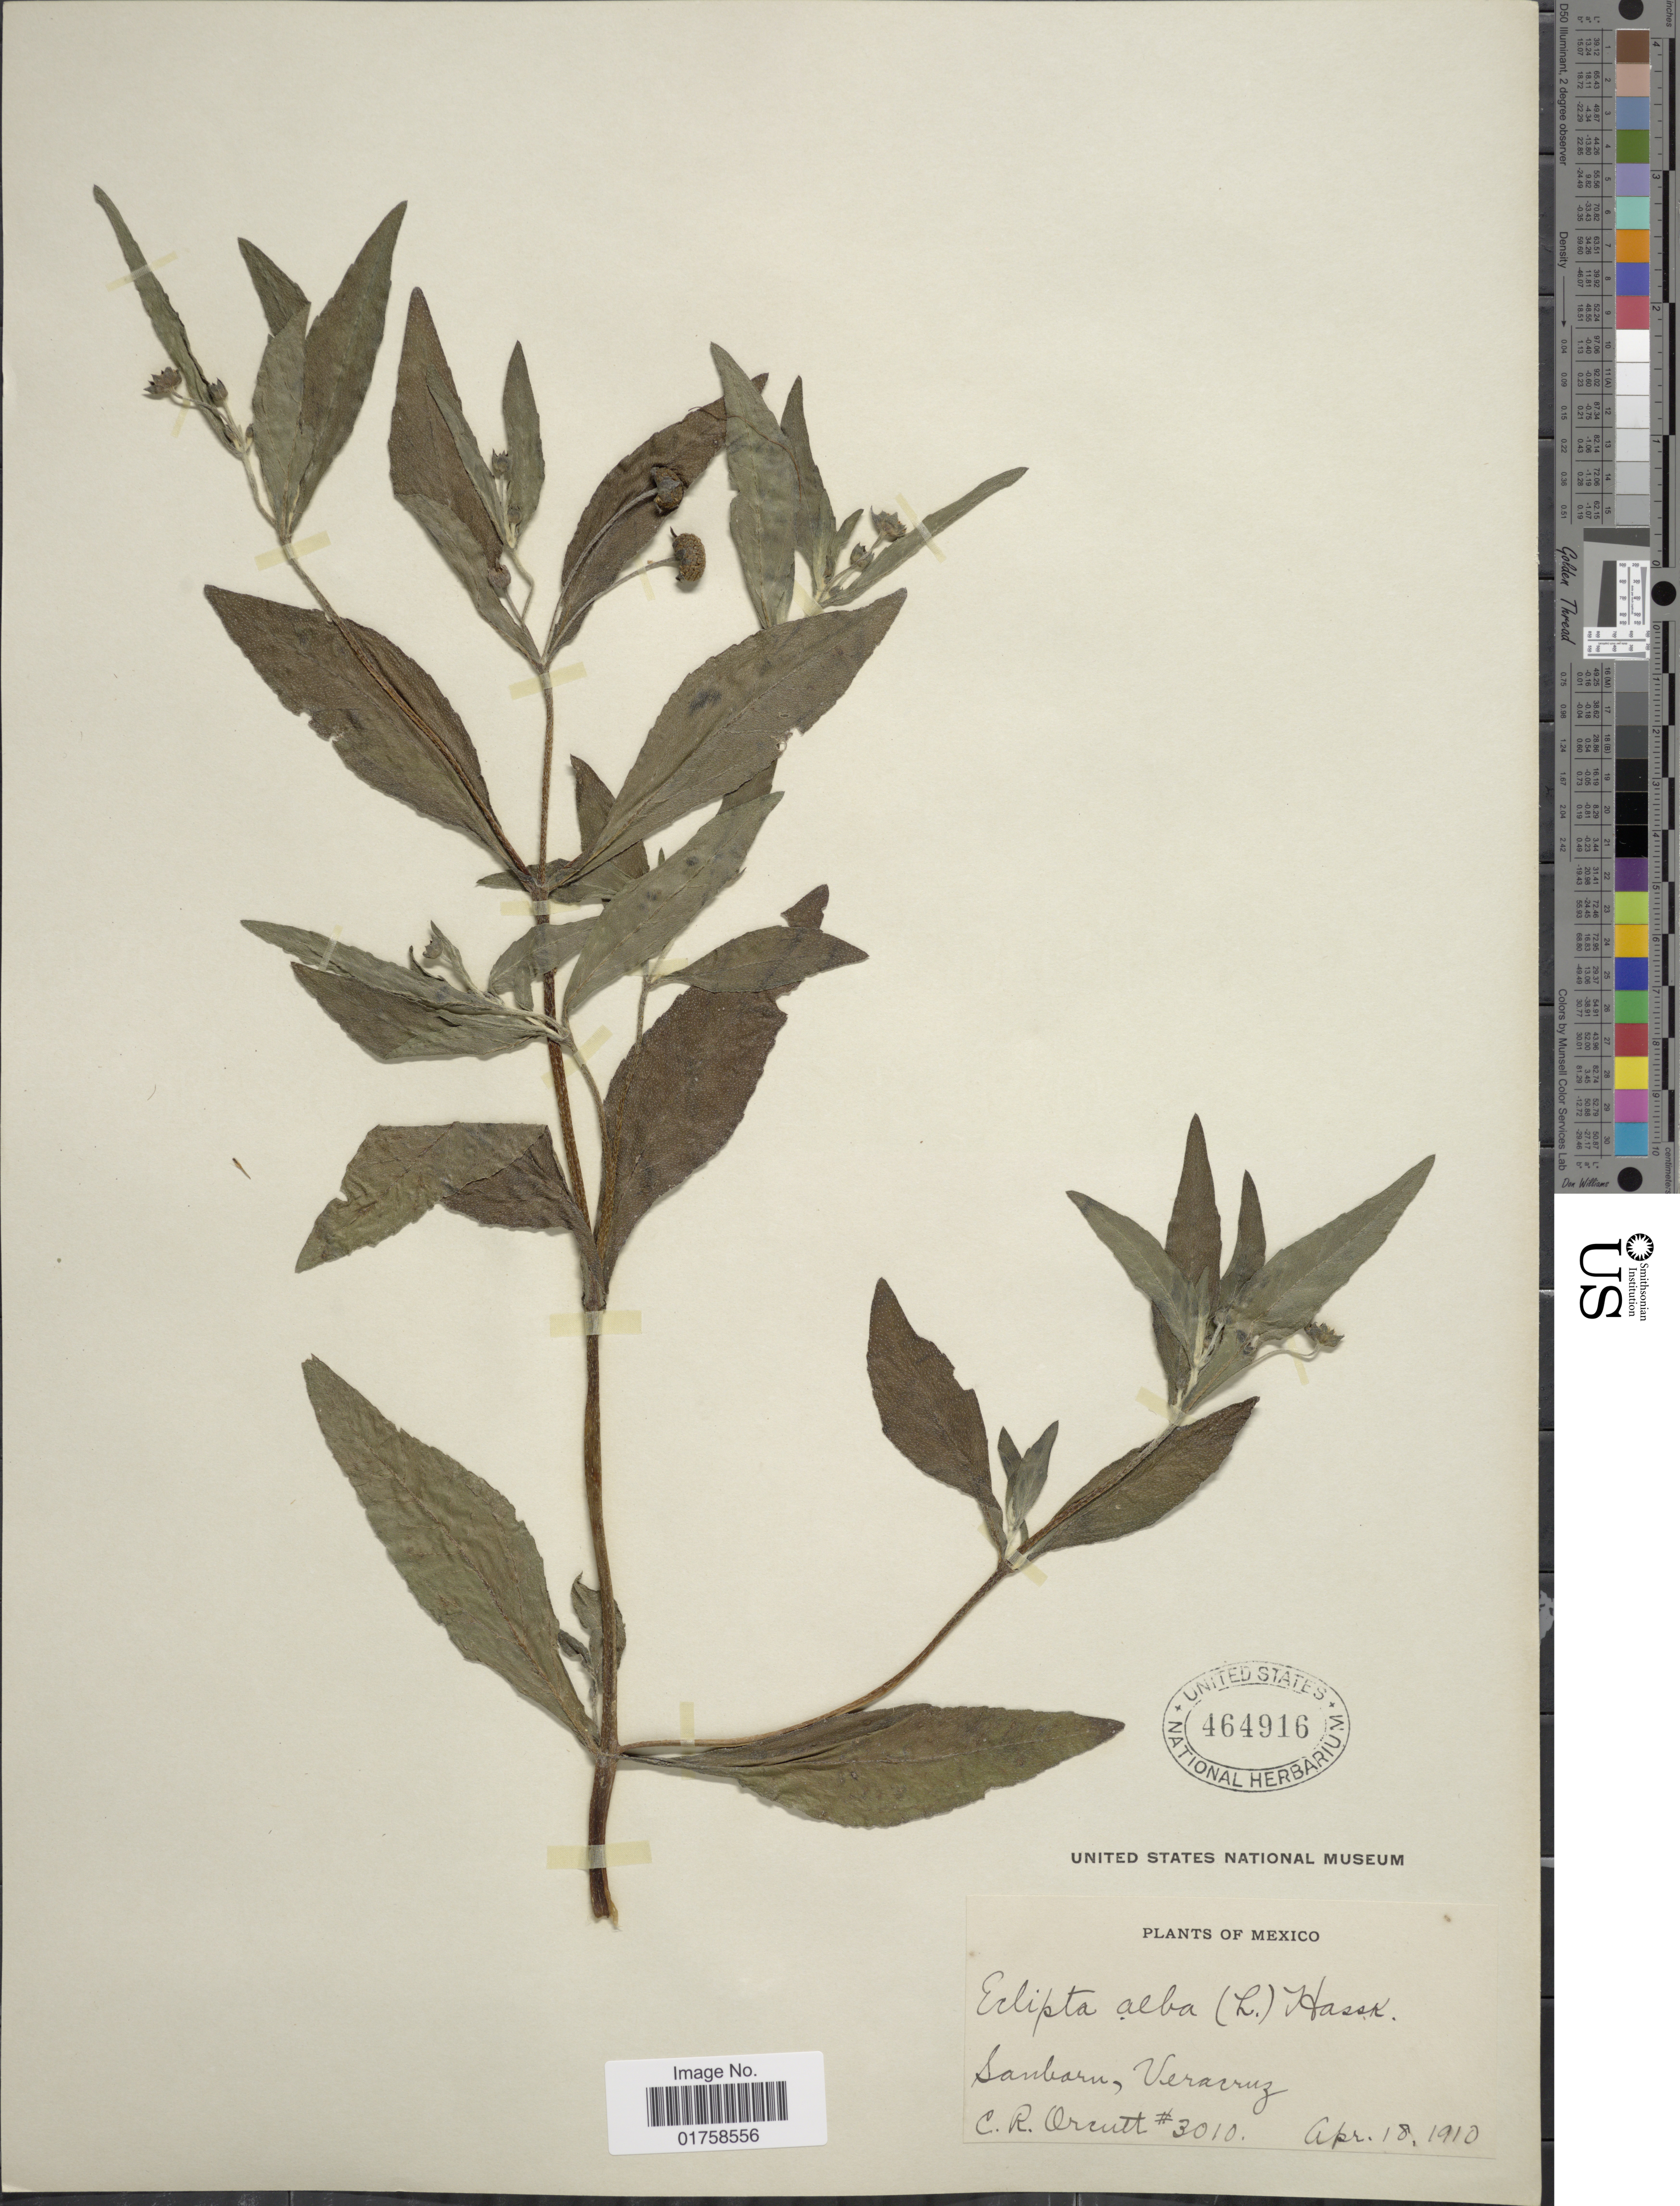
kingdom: Plantae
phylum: Tracheophyta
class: Magnoliopsida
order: Asterales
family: Asteraceae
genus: Eclipta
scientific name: Eclipta alba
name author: (L.) Hassk.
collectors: C. R. Orcutt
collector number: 3010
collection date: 1910-04-18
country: Mexico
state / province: Veracruz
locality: Mexico. Sanborn, Veracruz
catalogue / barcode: US 464916